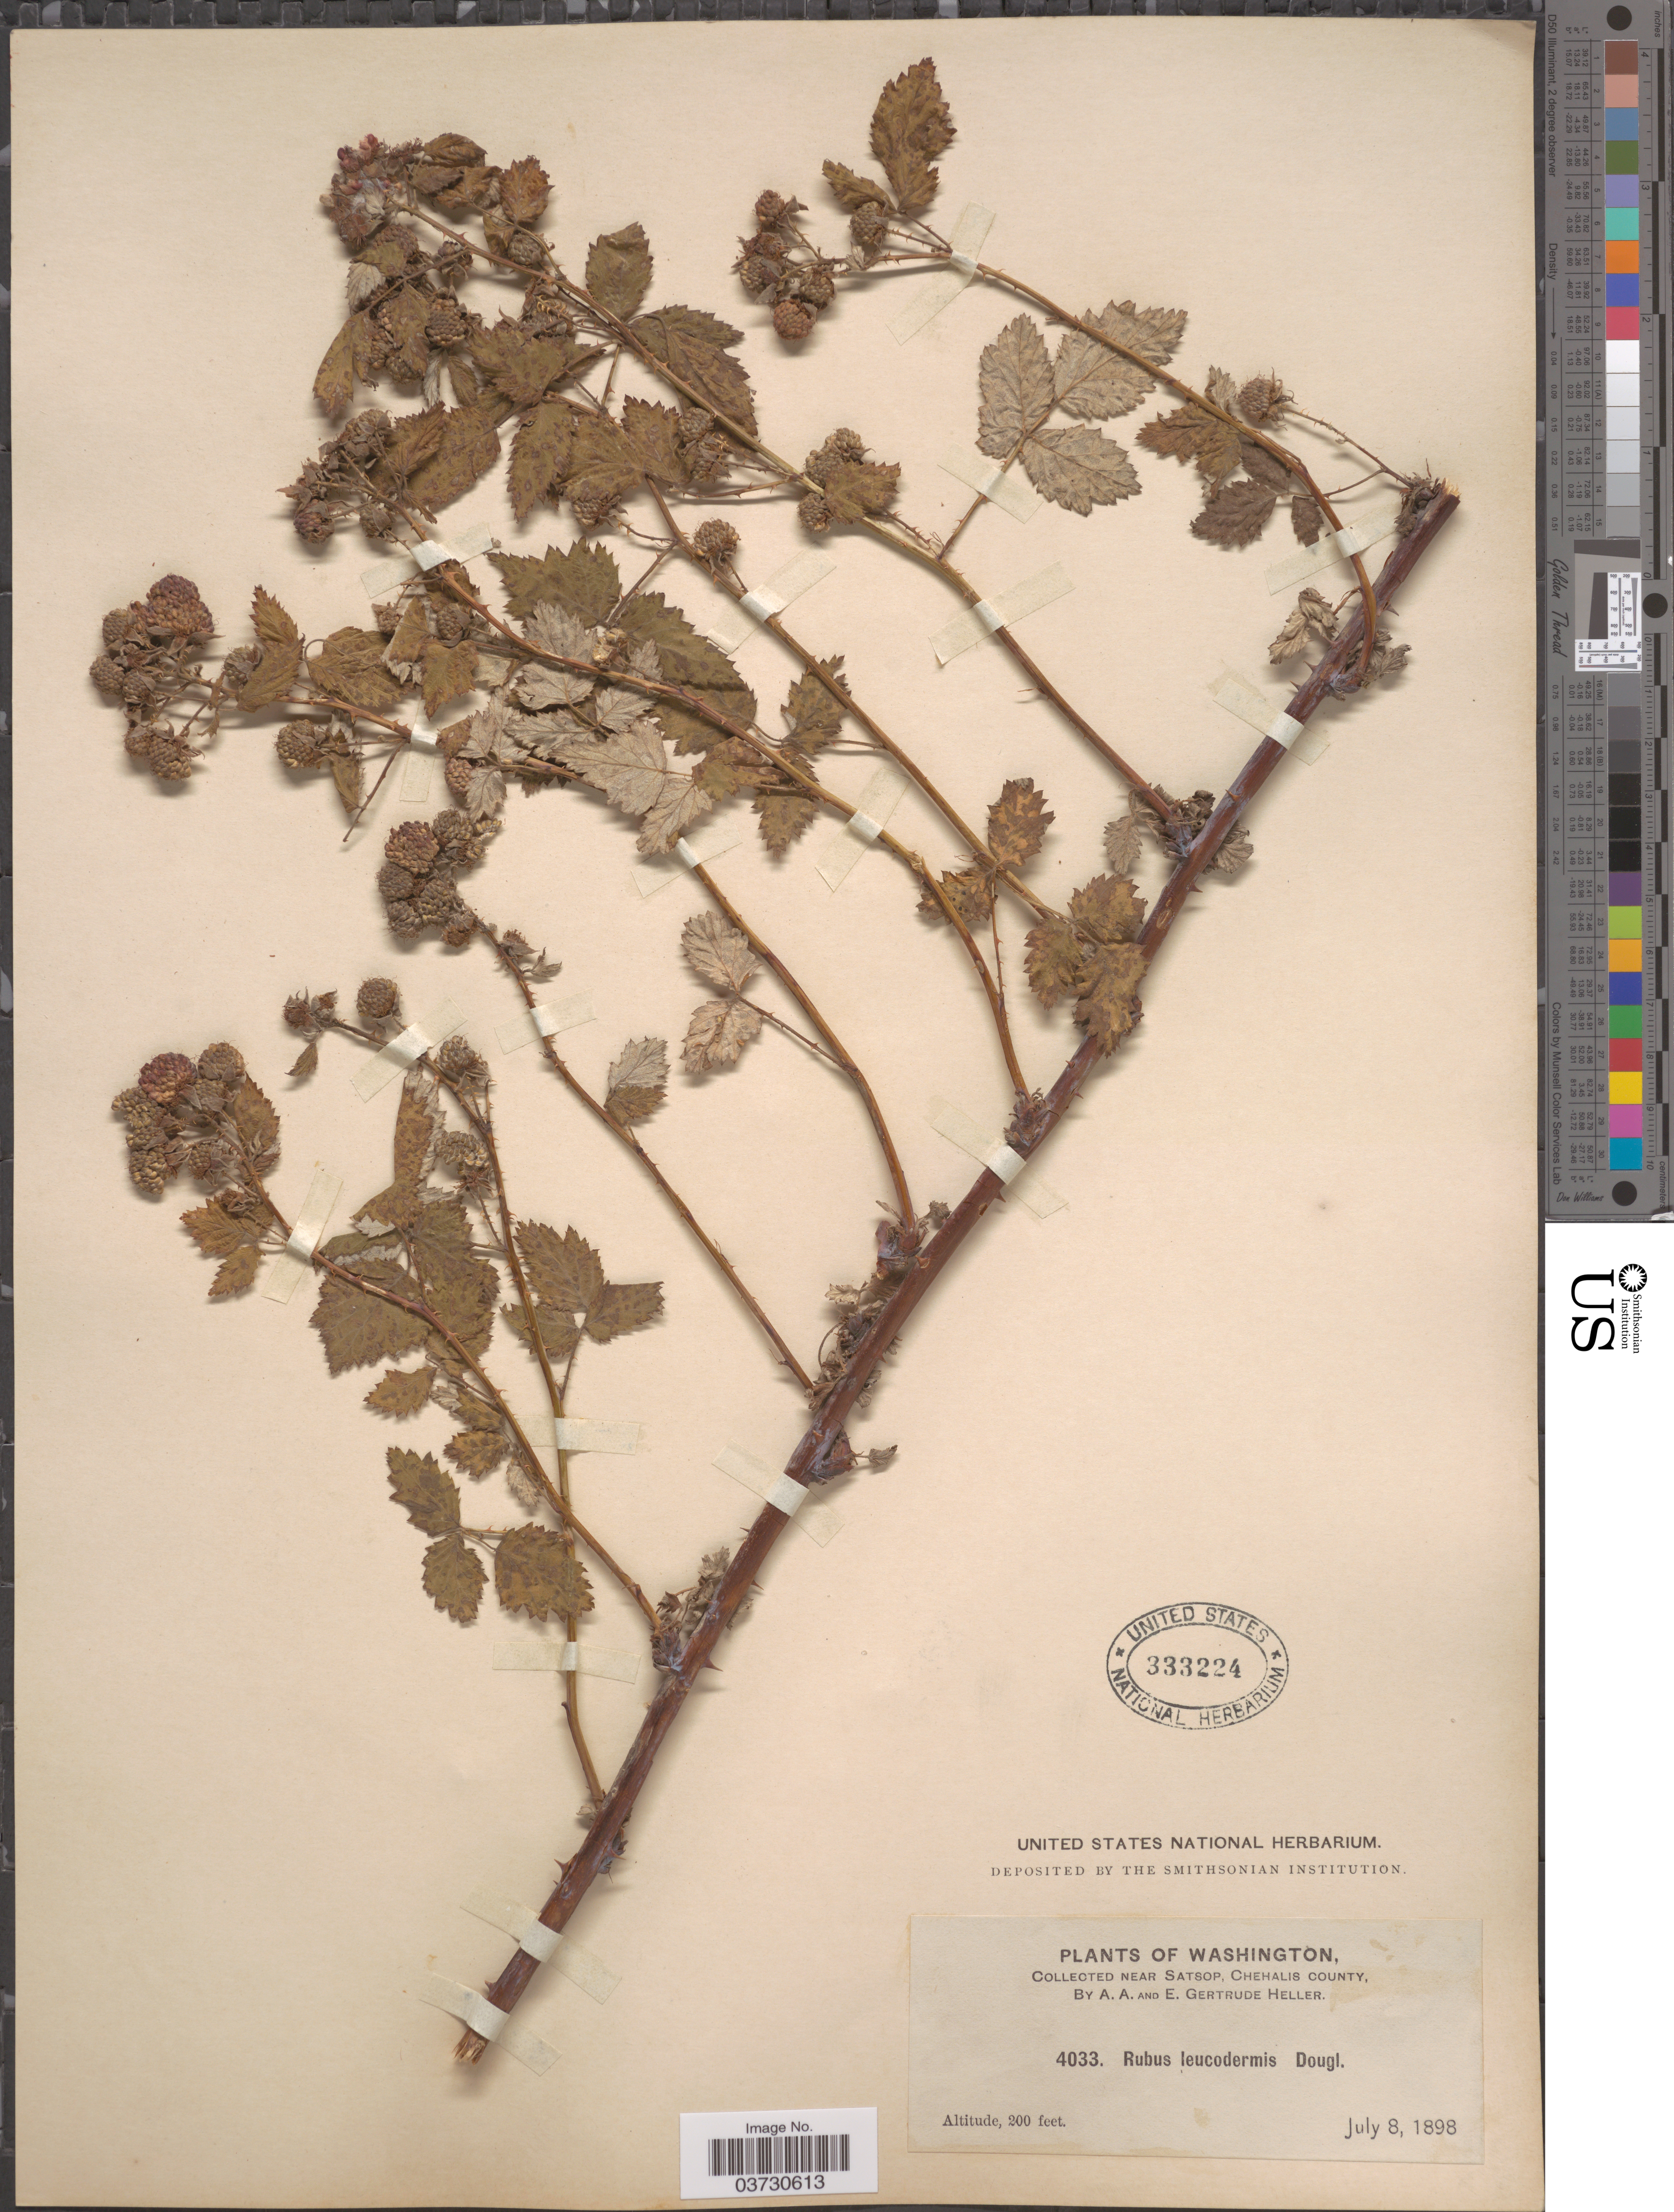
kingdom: Plantae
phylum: Tracheophyta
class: Magnoliopsida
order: Rosales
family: Rosaceae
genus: Rubus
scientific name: Rubus leucodermis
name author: Douglas ex Torr. & A. Gray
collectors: A. A. Heller & E. G. Heller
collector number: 4033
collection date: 1898-07-08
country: United States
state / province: Washington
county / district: Grays Harbor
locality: Near Satsop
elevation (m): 61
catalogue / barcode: US 333224